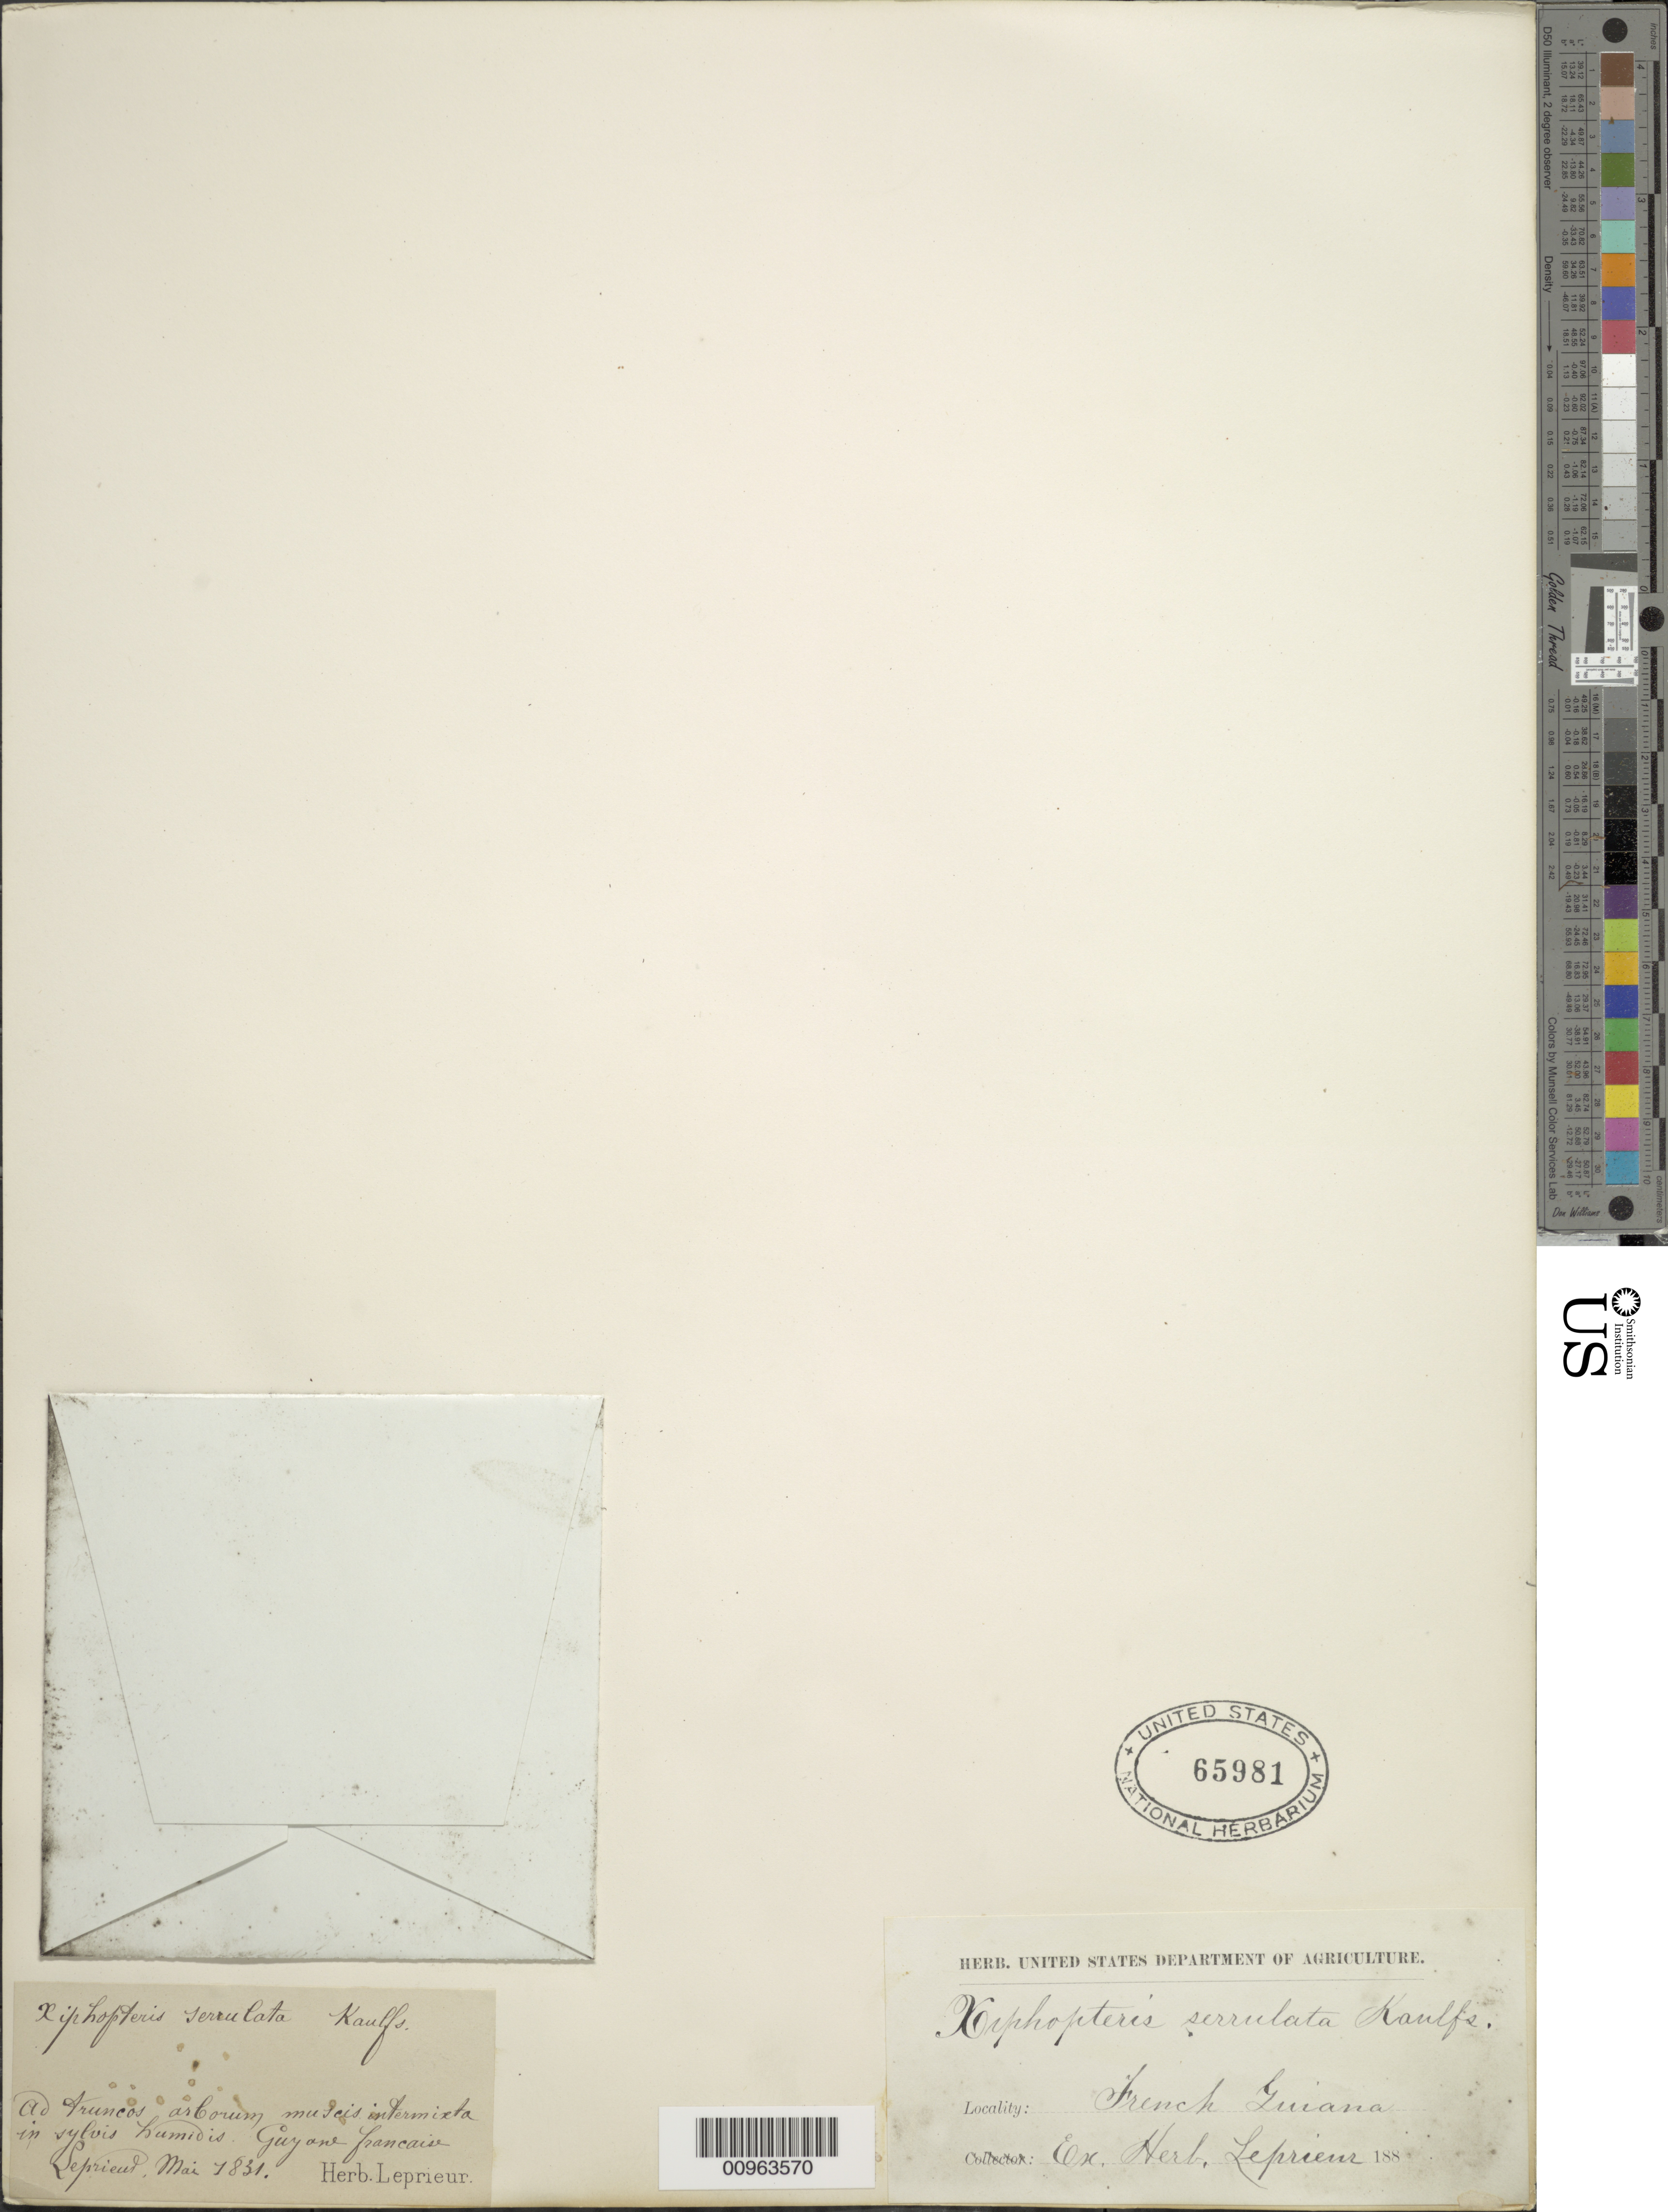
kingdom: Plantae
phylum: Tracheophyta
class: Polypodiopsida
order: Polypodiales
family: Polypodiaceae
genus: Cochlidium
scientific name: Cochlidium serrulatum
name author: (Sw.) L.E. Bishop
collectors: F. M. R. Leprieur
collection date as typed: May 1831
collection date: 1831-05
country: French Guiana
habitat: Truncos arborum muscis intermixta in sylvis humidis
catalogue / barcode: US 65981